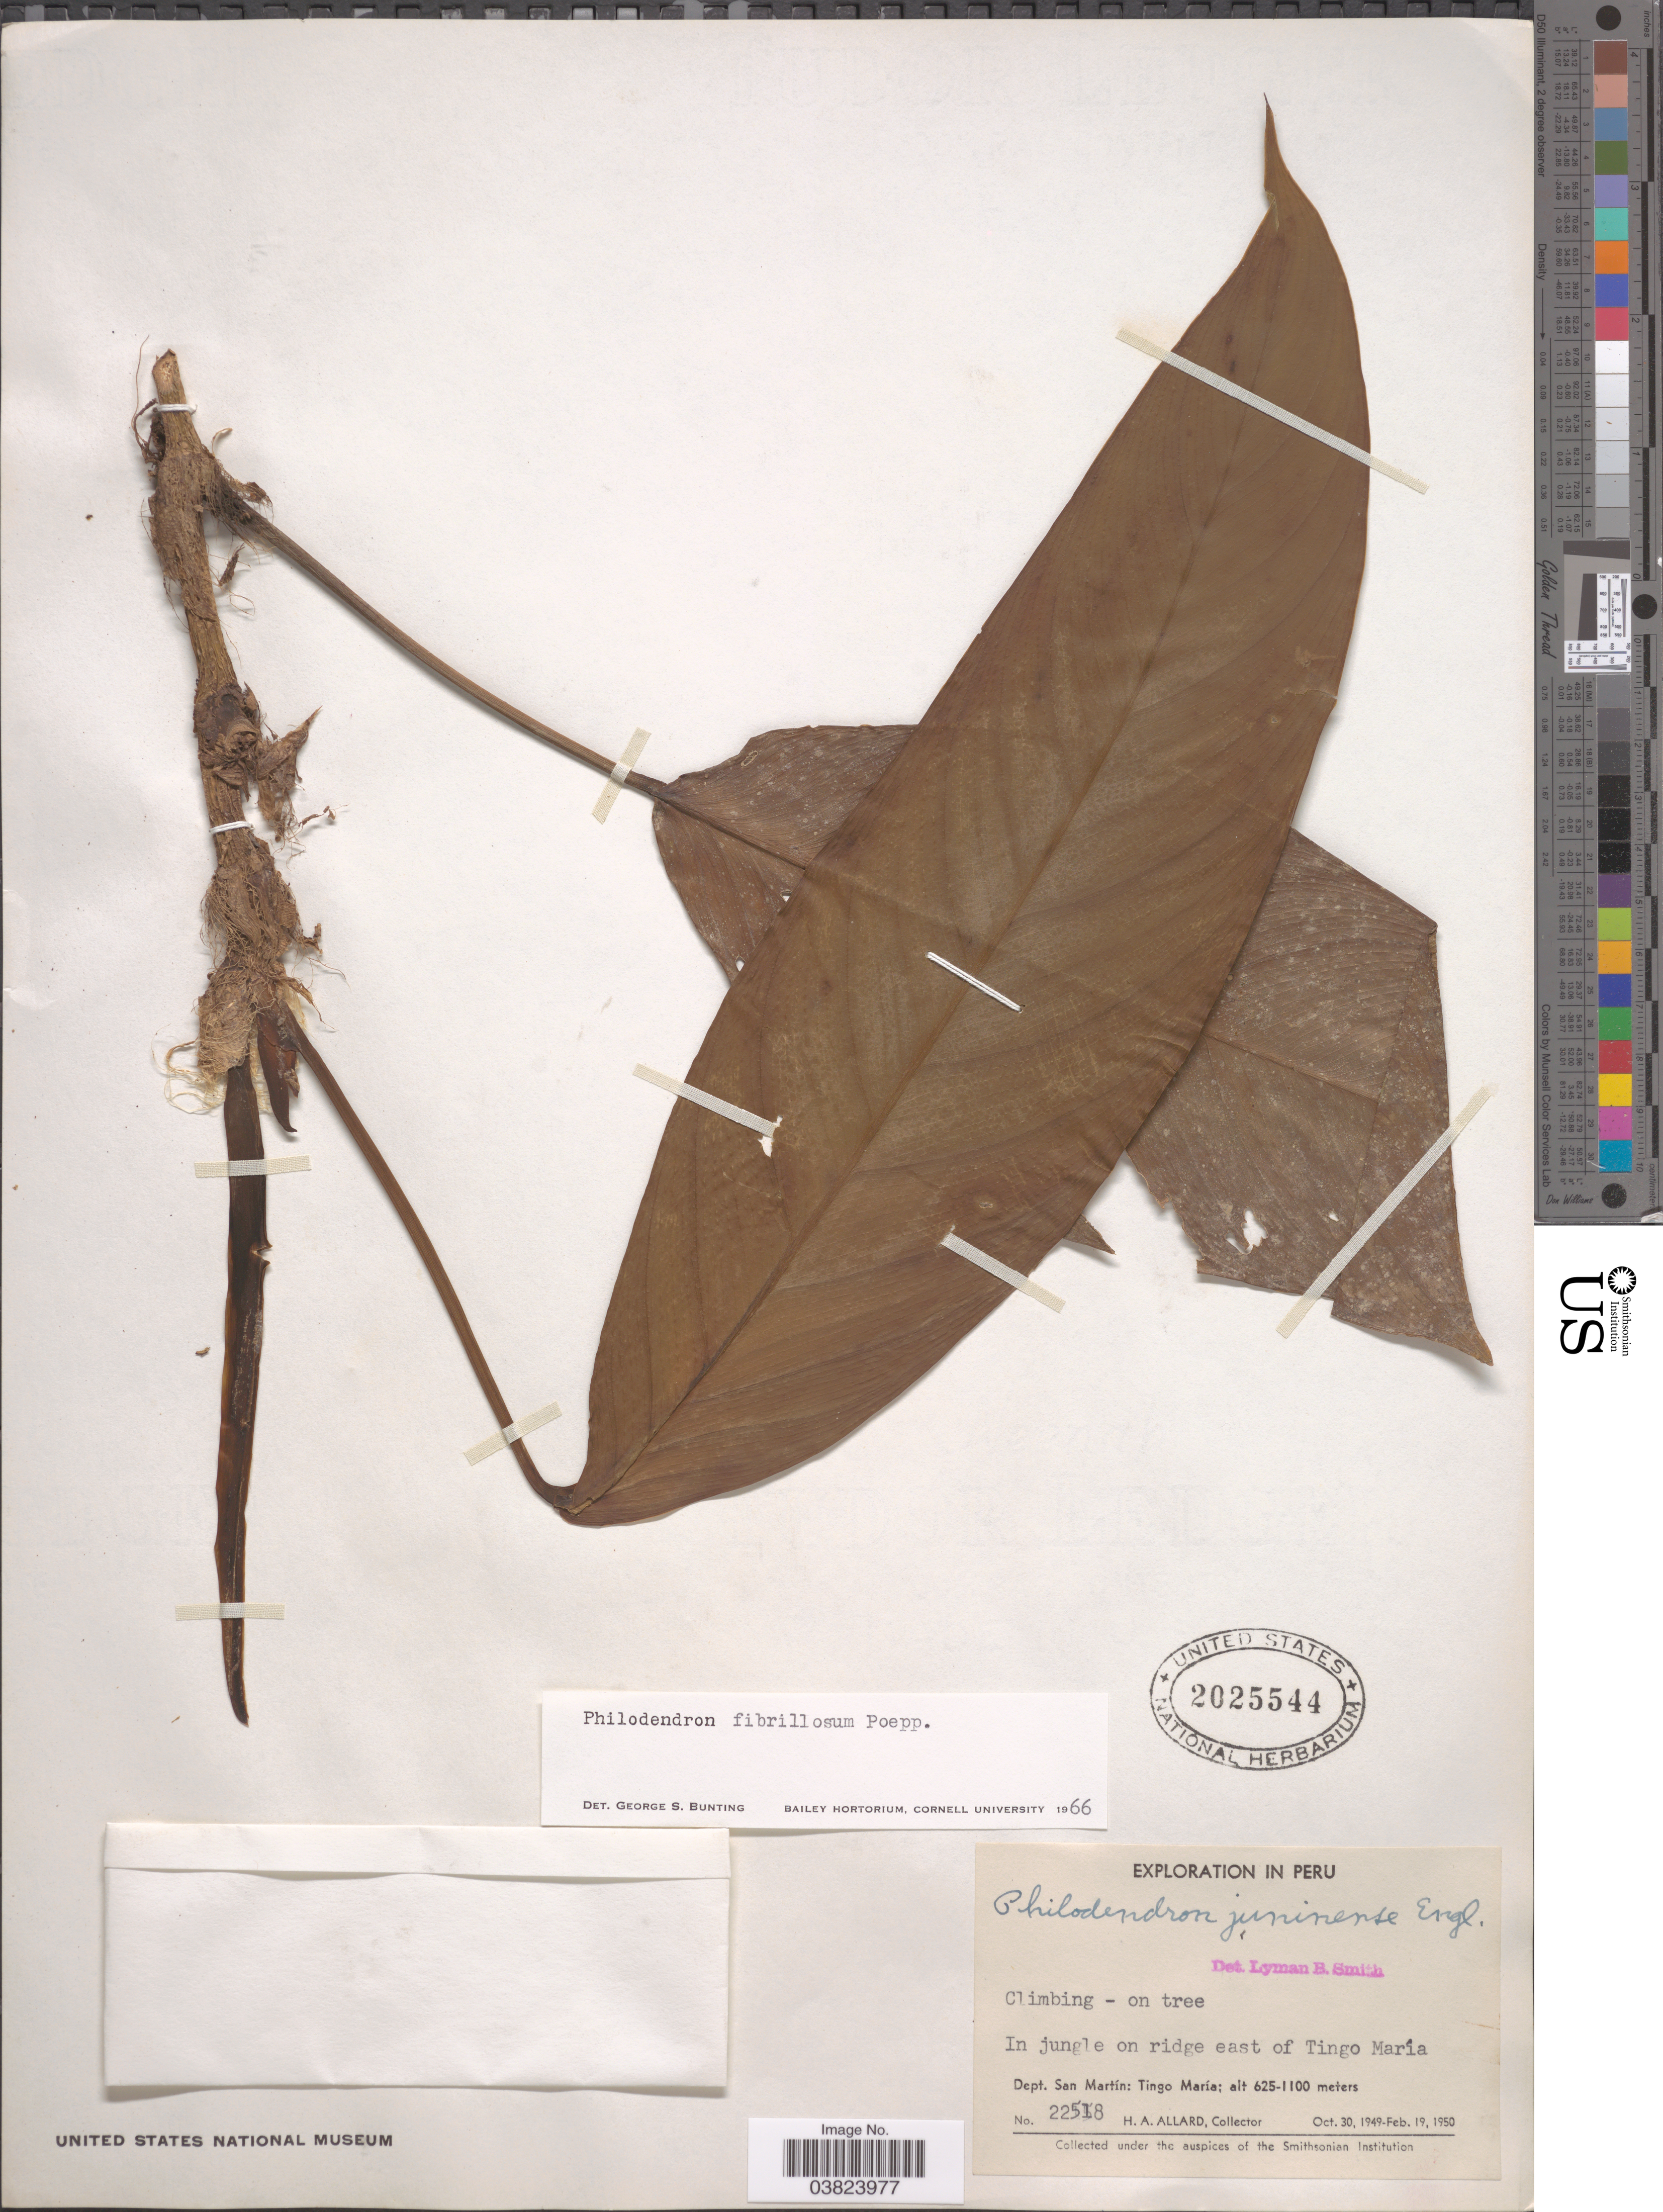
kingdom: Plantae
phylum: Tracheophyta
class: Liliopsida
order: Alismatales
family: Araceae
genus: Philodendron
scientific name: Philodendron fibrillosum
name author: Poepp.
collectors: H. A. Allard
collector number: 22518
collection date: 1949-10-30/1950-02-19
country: Peru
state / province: San Martín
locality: In jungle on ridge east of Tingo María. Dept. San Martín: Tingo María.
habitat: in jungle on ridge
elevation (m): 625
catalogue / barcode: US 2025544